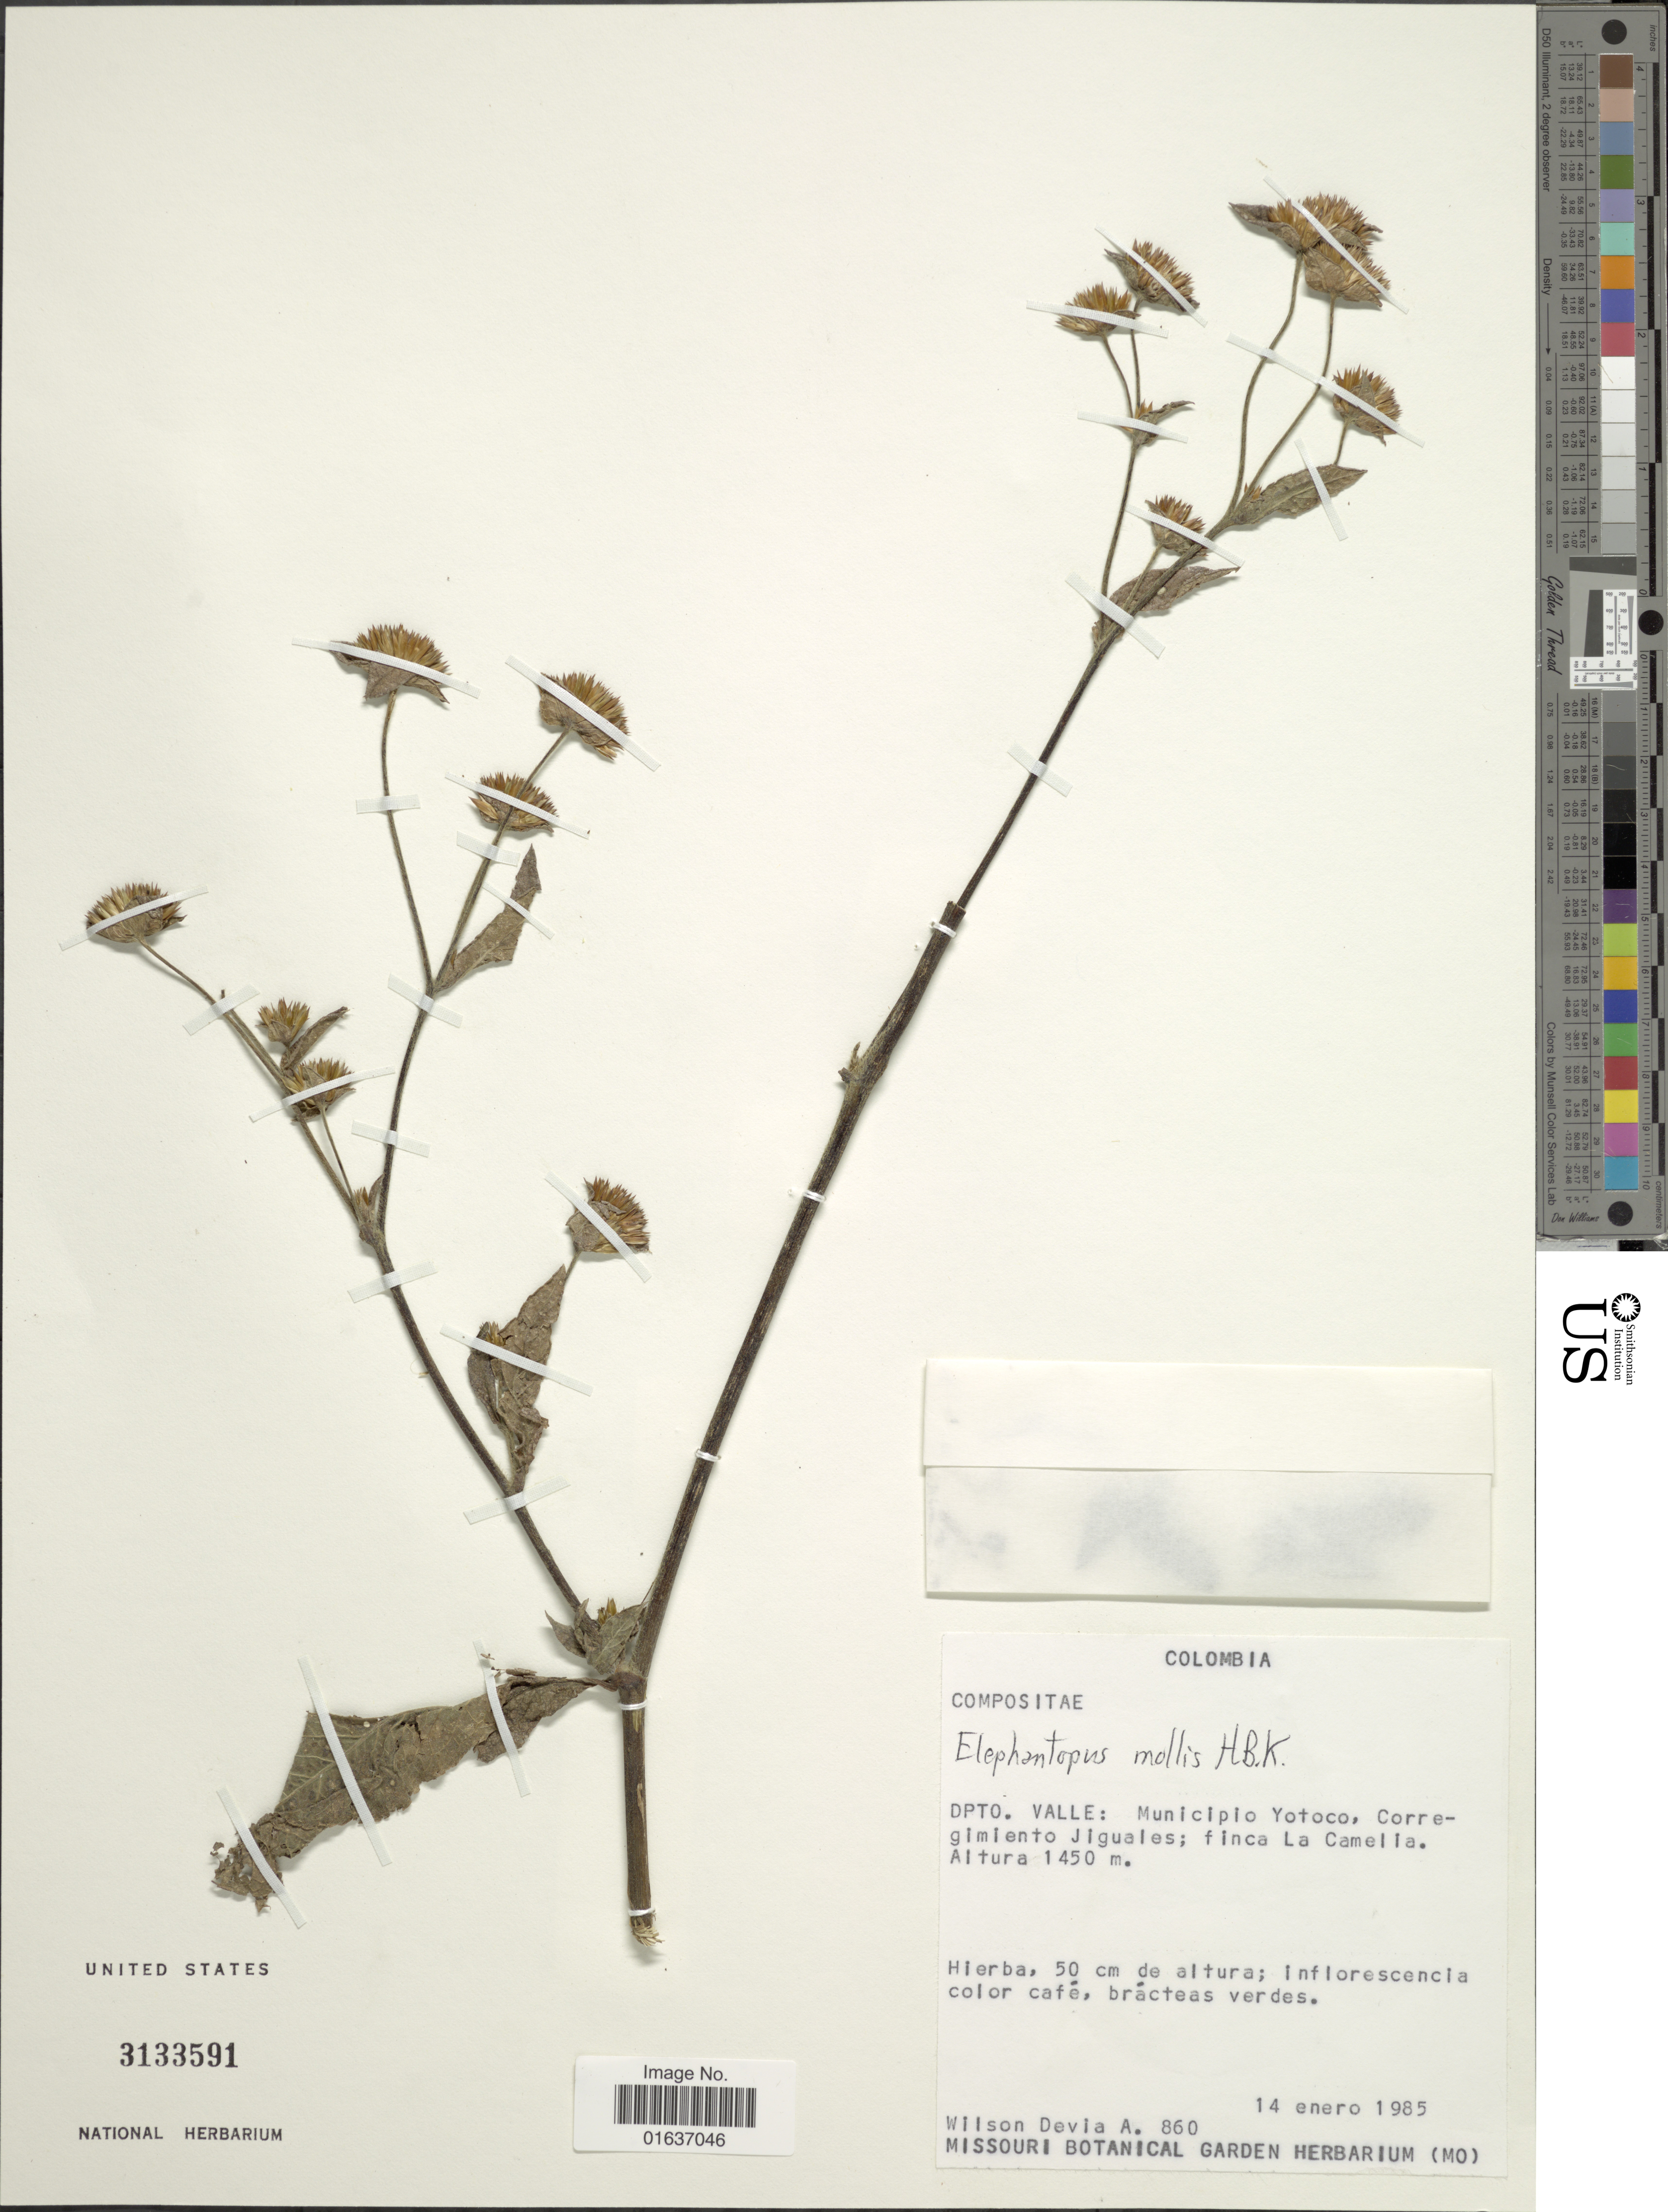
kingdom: Plantae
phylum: Tracheophyta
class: Magnoliopsida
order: Asterales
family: Asteraceae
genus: Elephantopus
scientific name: Elephantopus mollis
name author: Kunth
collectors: W. Devia A.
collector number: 860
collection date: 1985-01-14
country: Colombia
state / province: Valle del Cauca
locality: Municipio Yotoca, corregimiento Jiguales; finca La Camelia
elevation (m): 1450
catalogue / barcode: US 3133591